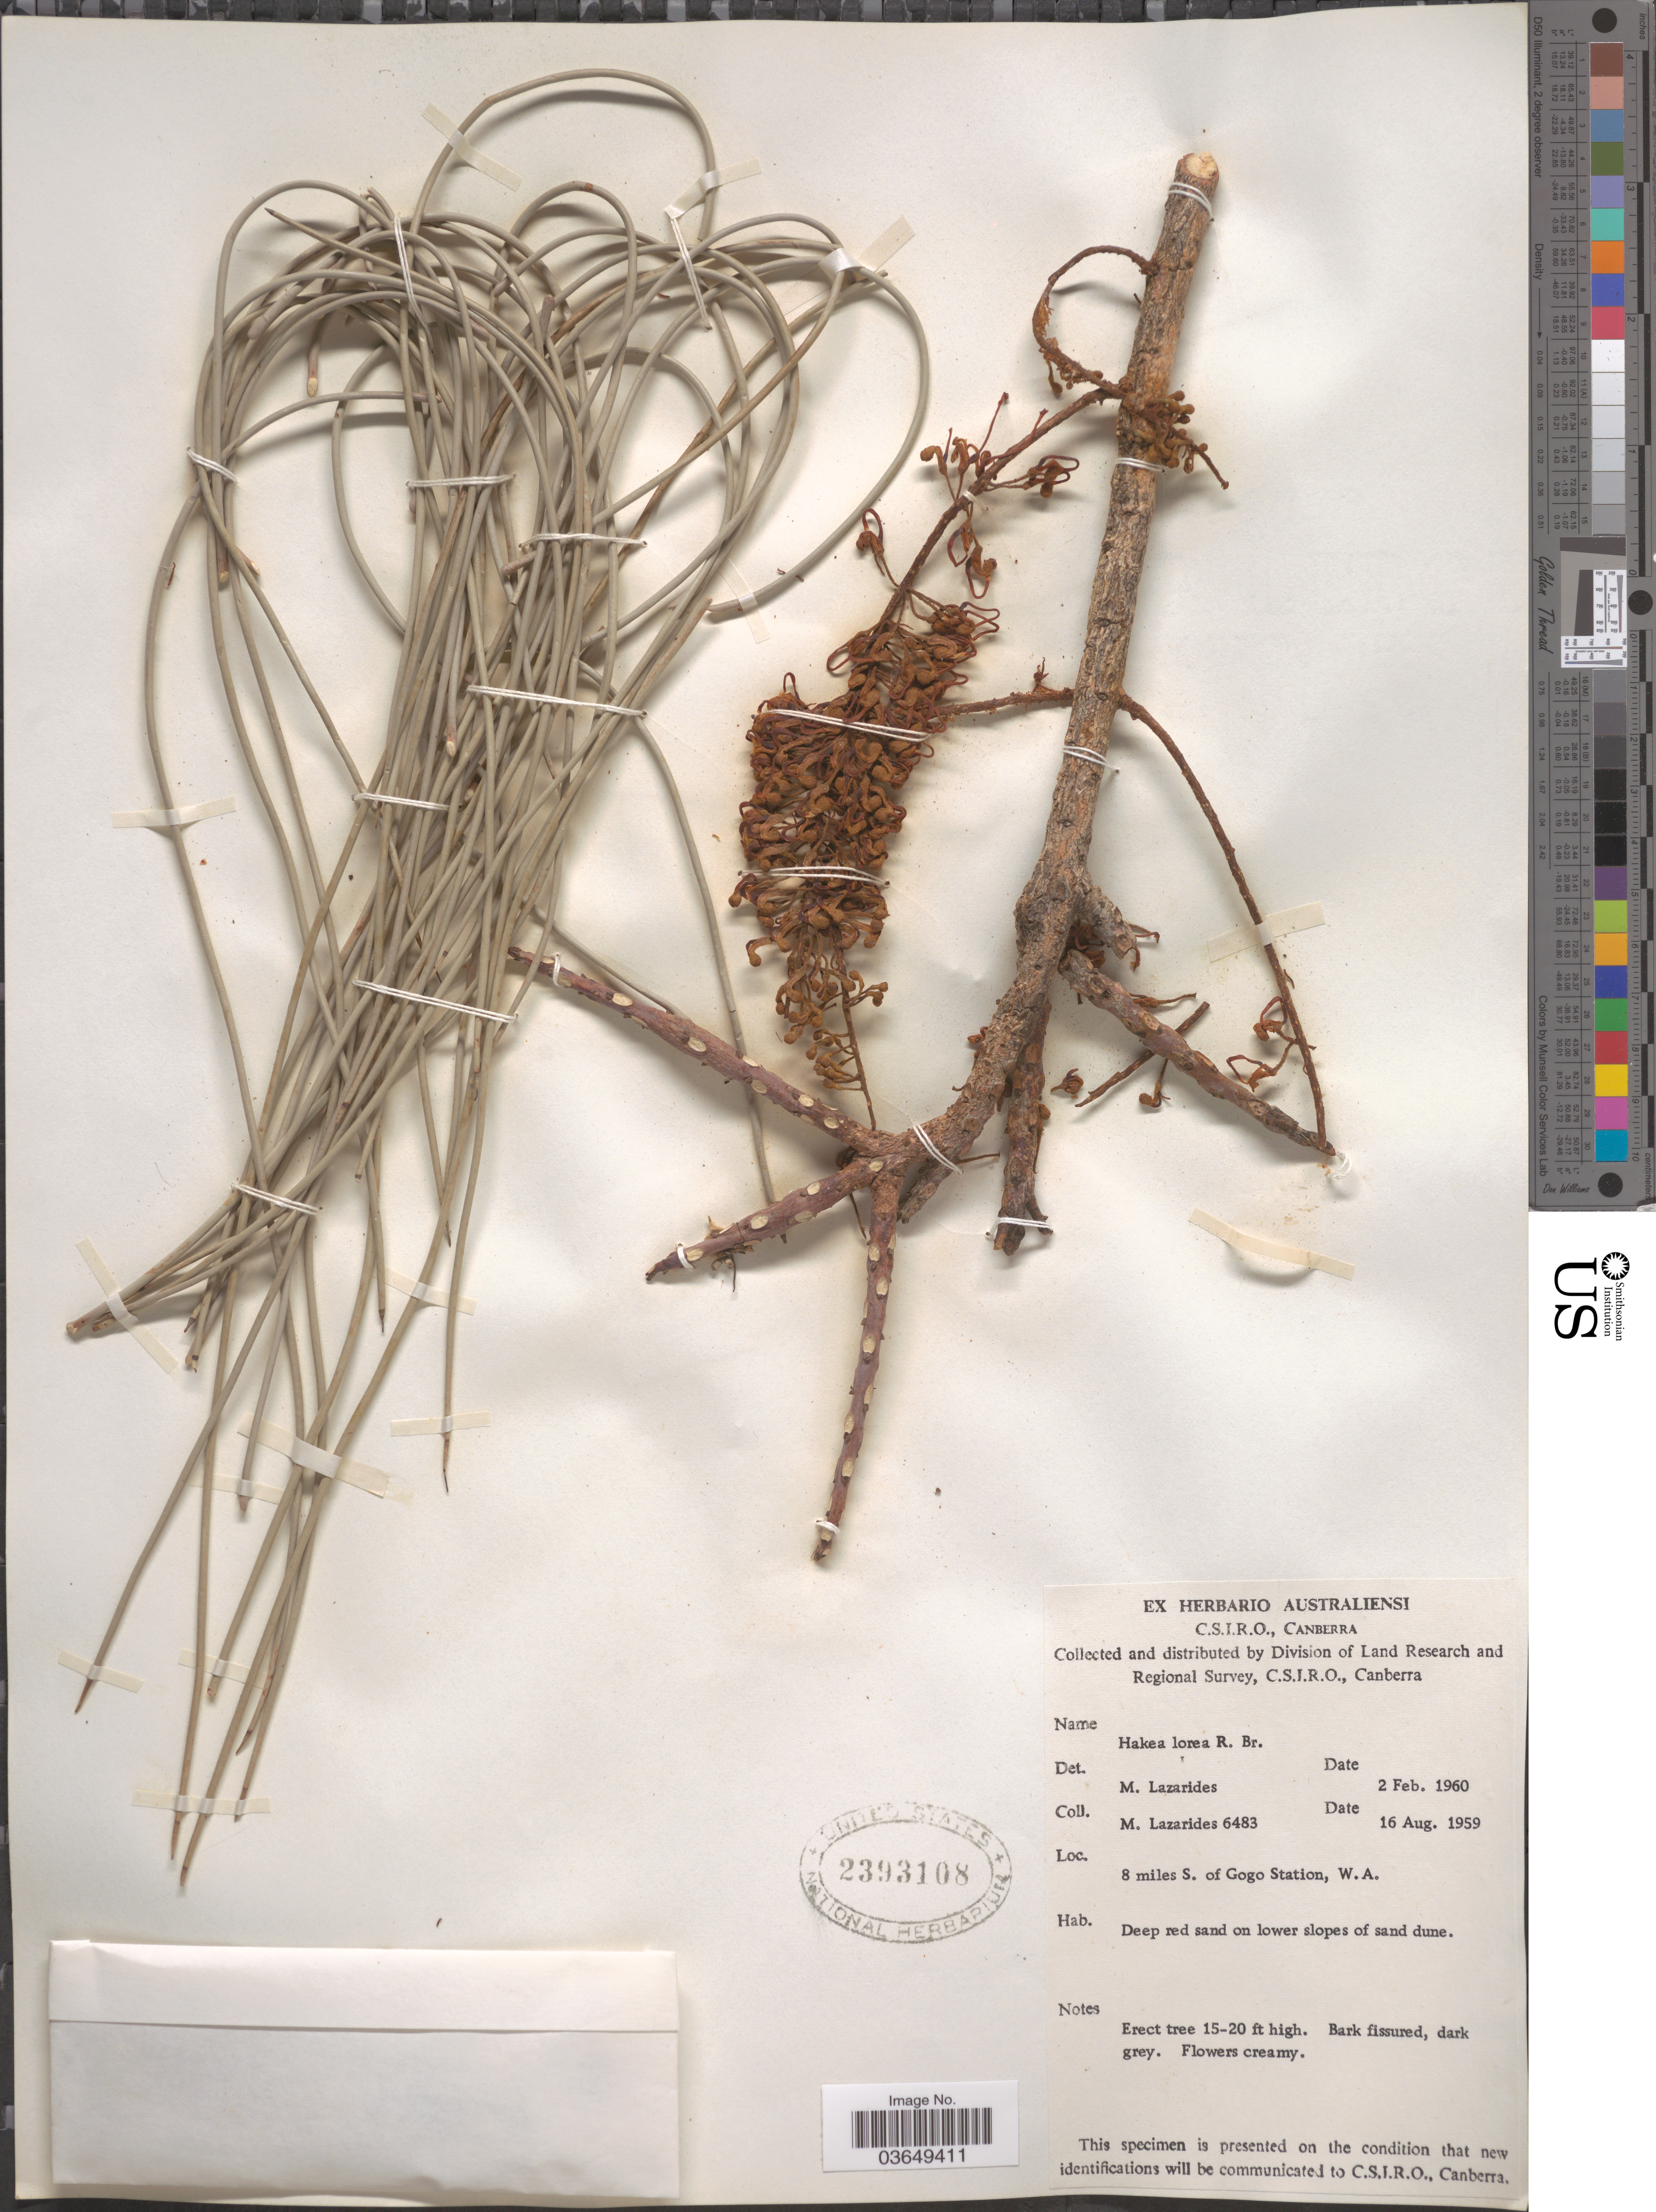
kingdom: Plantae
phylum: Tracheophyta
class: Magnoliopsida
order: Proteales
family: Proteaceae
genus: Hakea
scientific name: Hakea lorea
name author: R. Br.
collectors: M. Lazarides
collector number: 6483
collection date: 1959-08-16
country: Australia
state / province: Western Australia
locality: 8 miles S. of Gogo Station.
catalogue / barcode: US 2393108